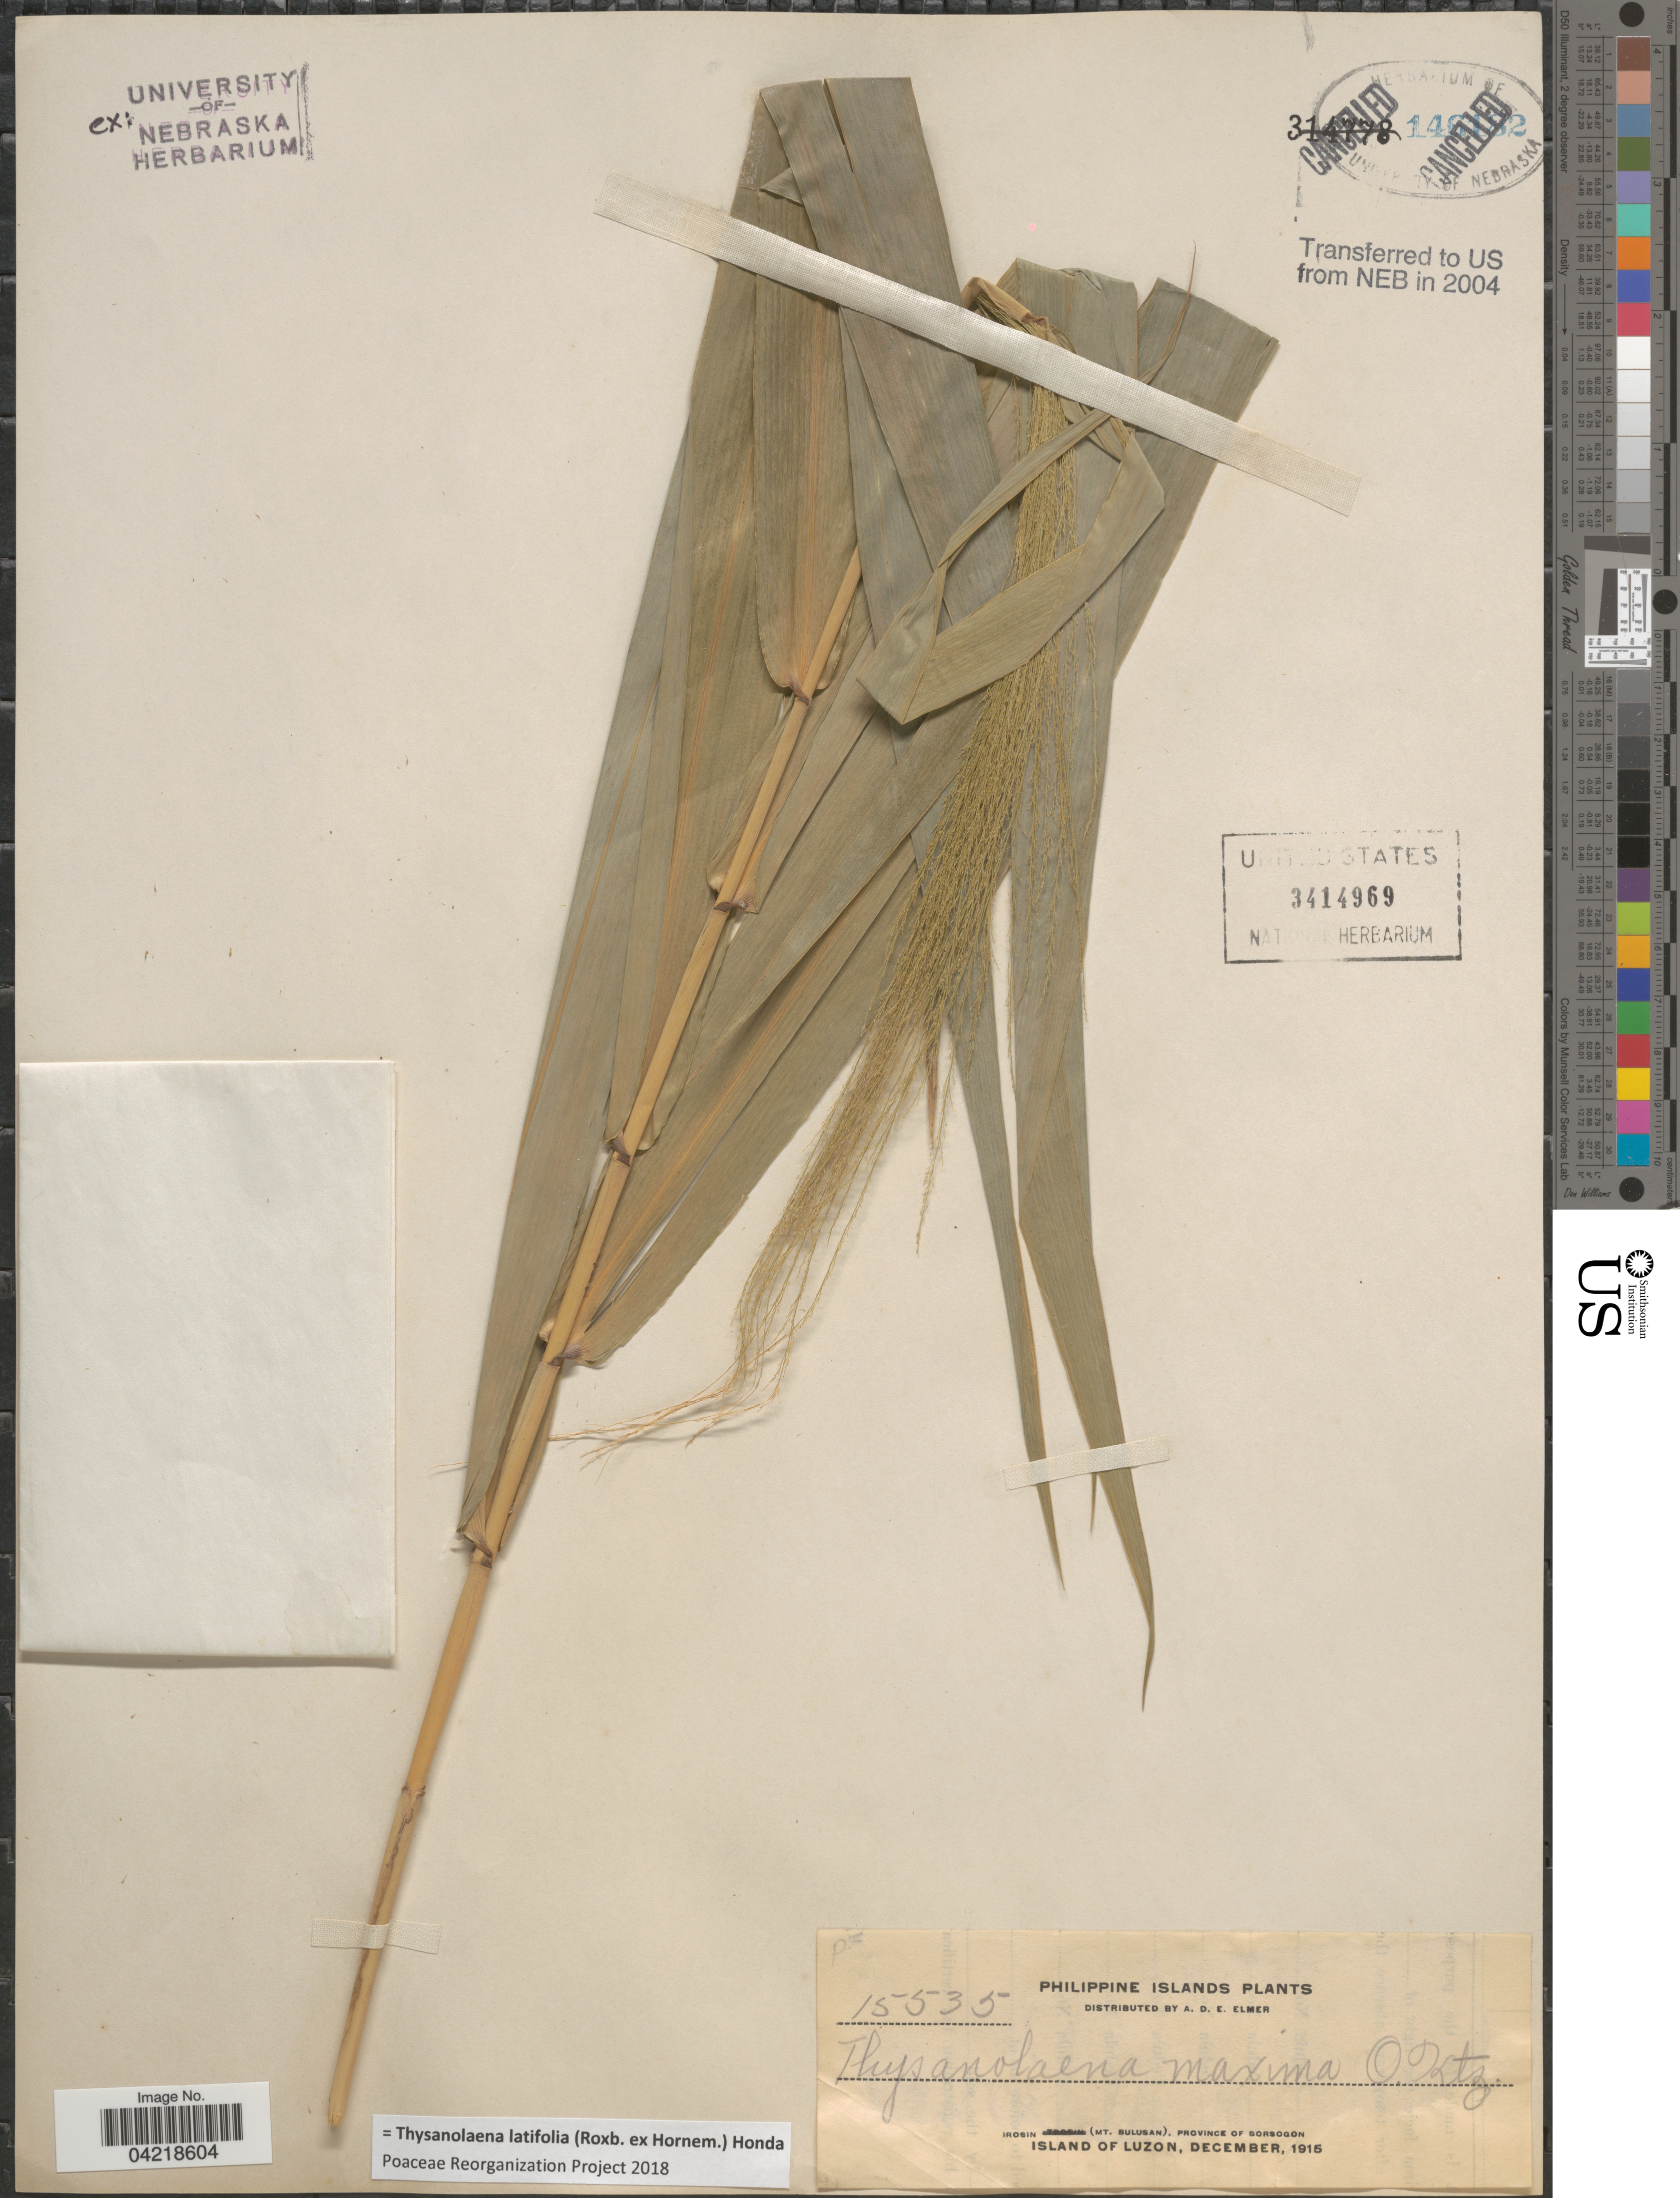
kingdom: Plantae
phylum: Tracheophyta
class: Liliopsida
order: Poales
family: Poaceae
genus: Thysanolaena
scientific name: Thysanolaena latifolia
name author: (Roxb. ex Hornem.) Honda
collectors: A. D. E. Elmer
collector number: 15535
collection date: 1915-12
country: Philippines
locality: Philippine Islands. Irosin (Mt. Bulusan), Province of Sorsogon. Island of Luzon.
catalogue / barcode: US 3414969